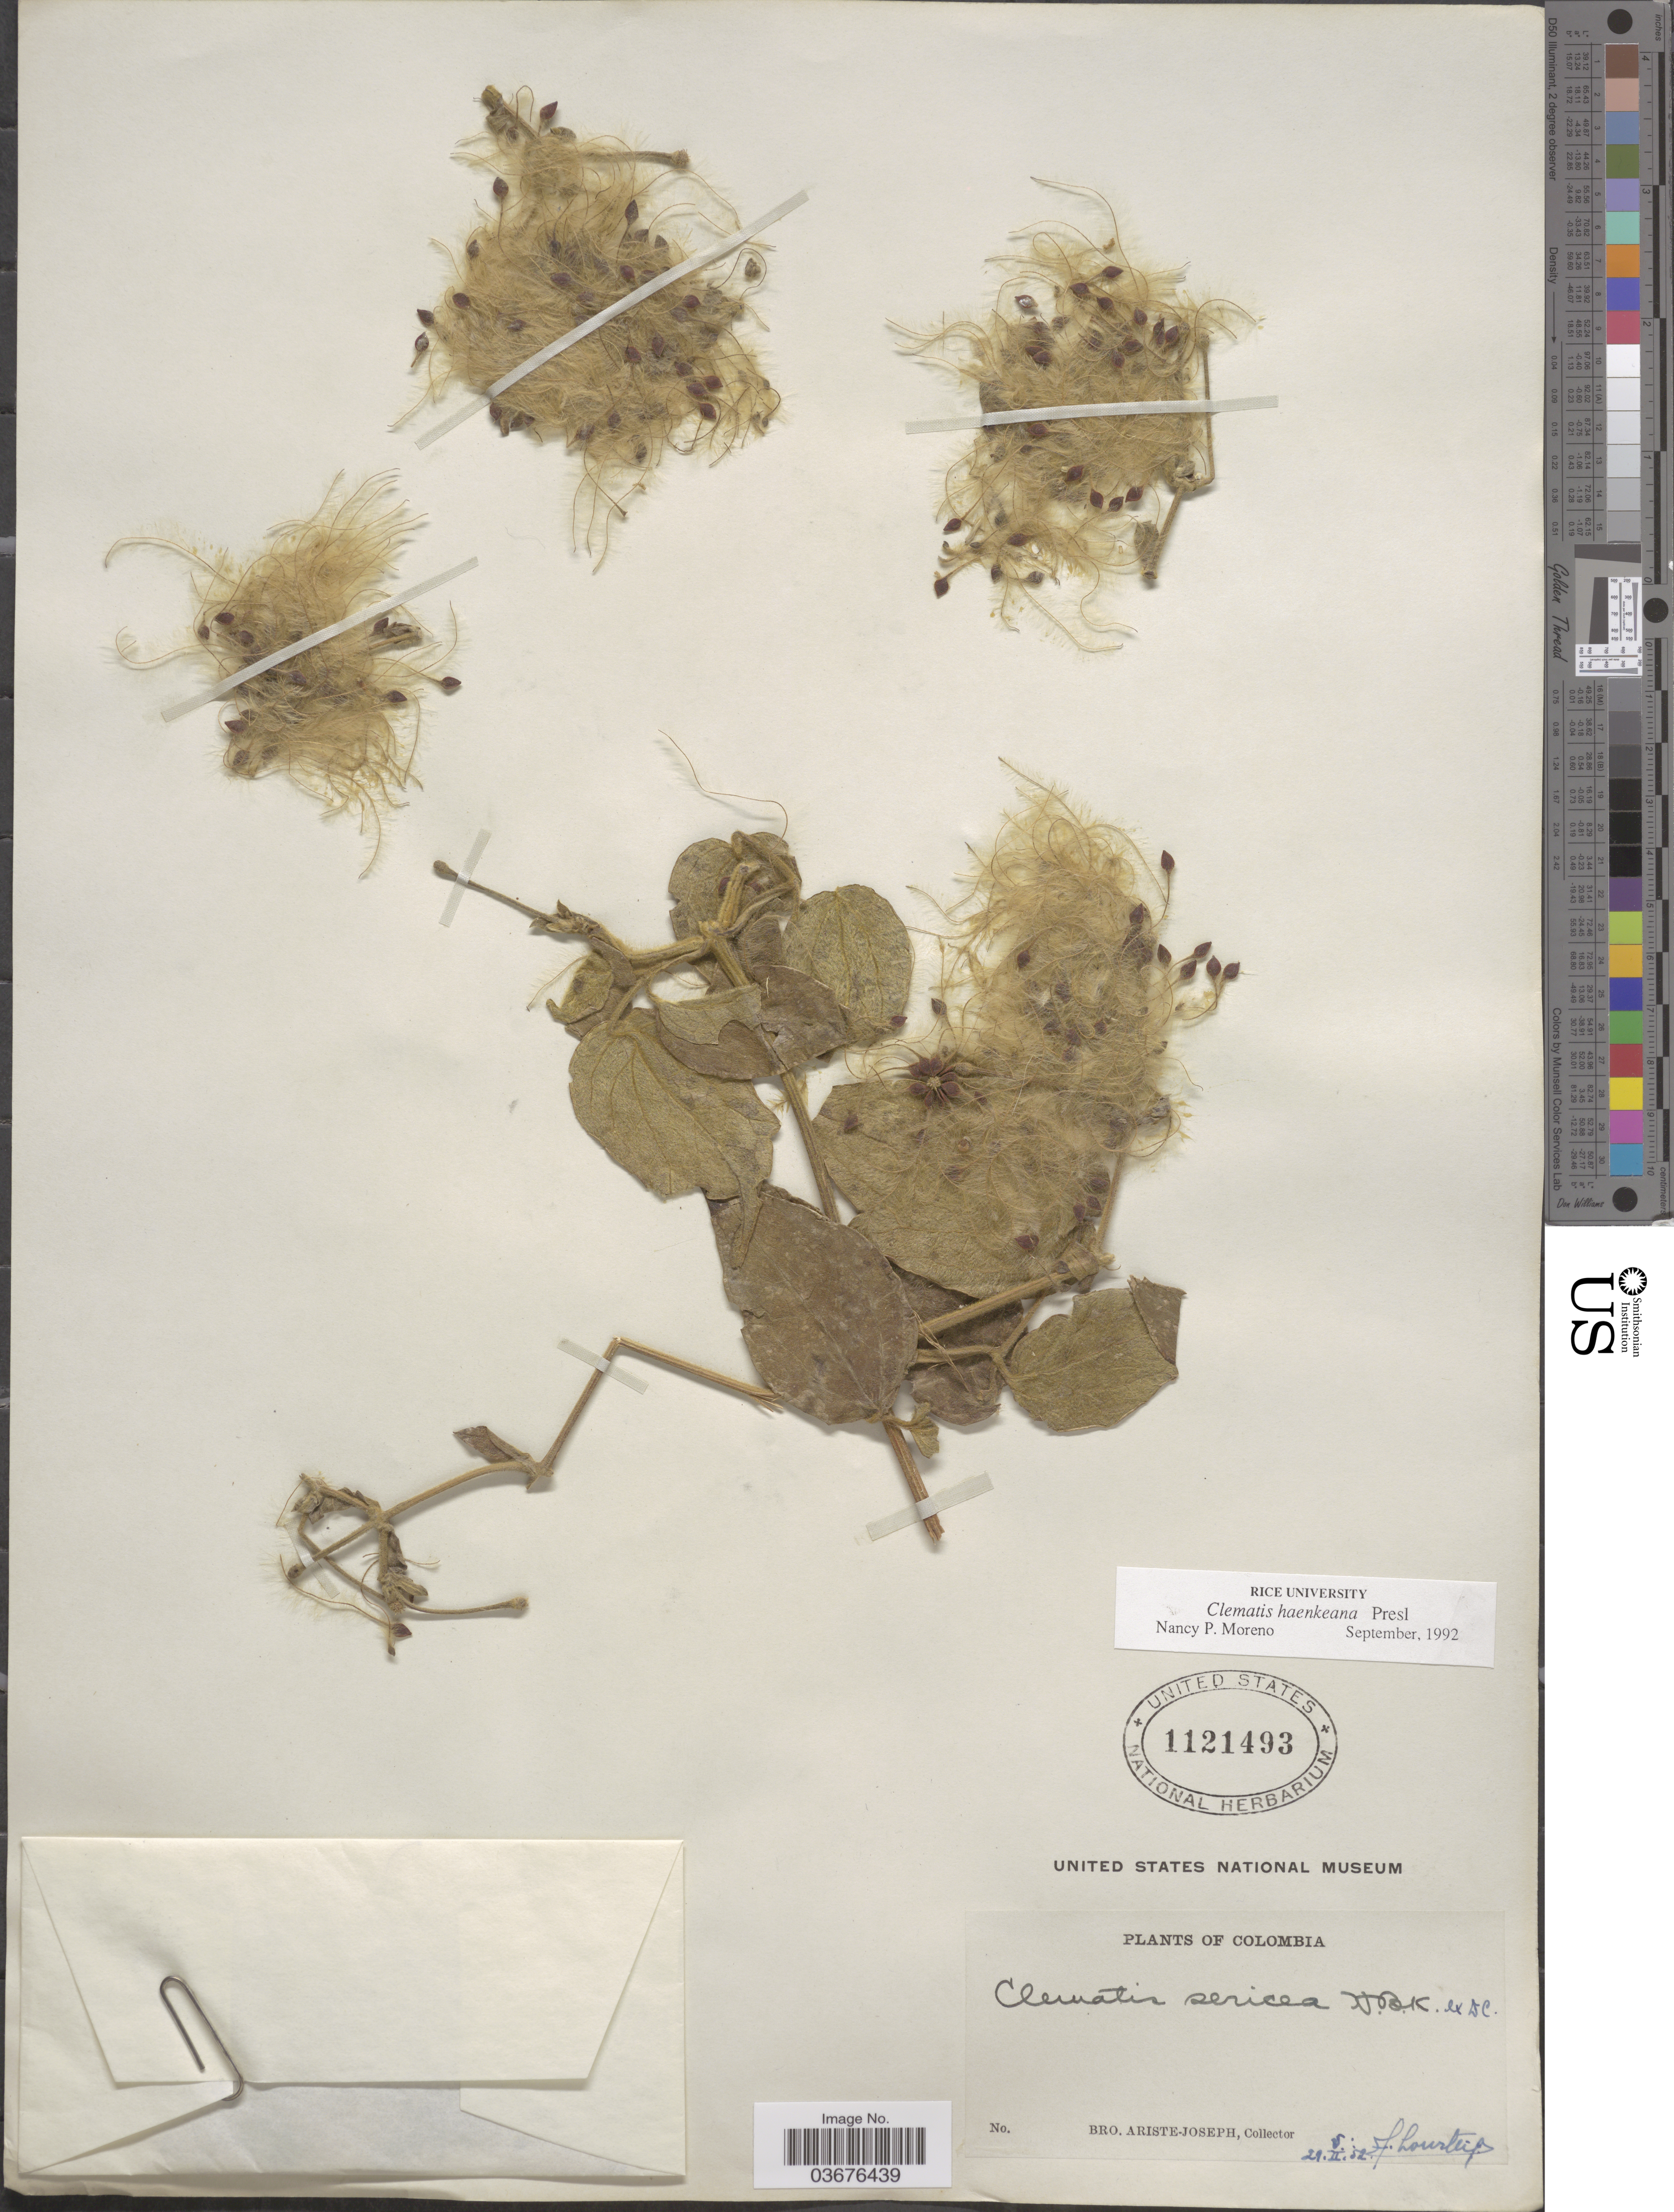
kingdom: Plantae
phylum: Tracheophyta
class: Magnoliopsida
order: Ranunculales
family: Ranunculaceae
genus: Clematis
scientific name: Clematis haenkeana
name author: C. Presl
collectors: Bro. Ariste-Joseph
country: Colombia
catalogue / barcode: US 1121493